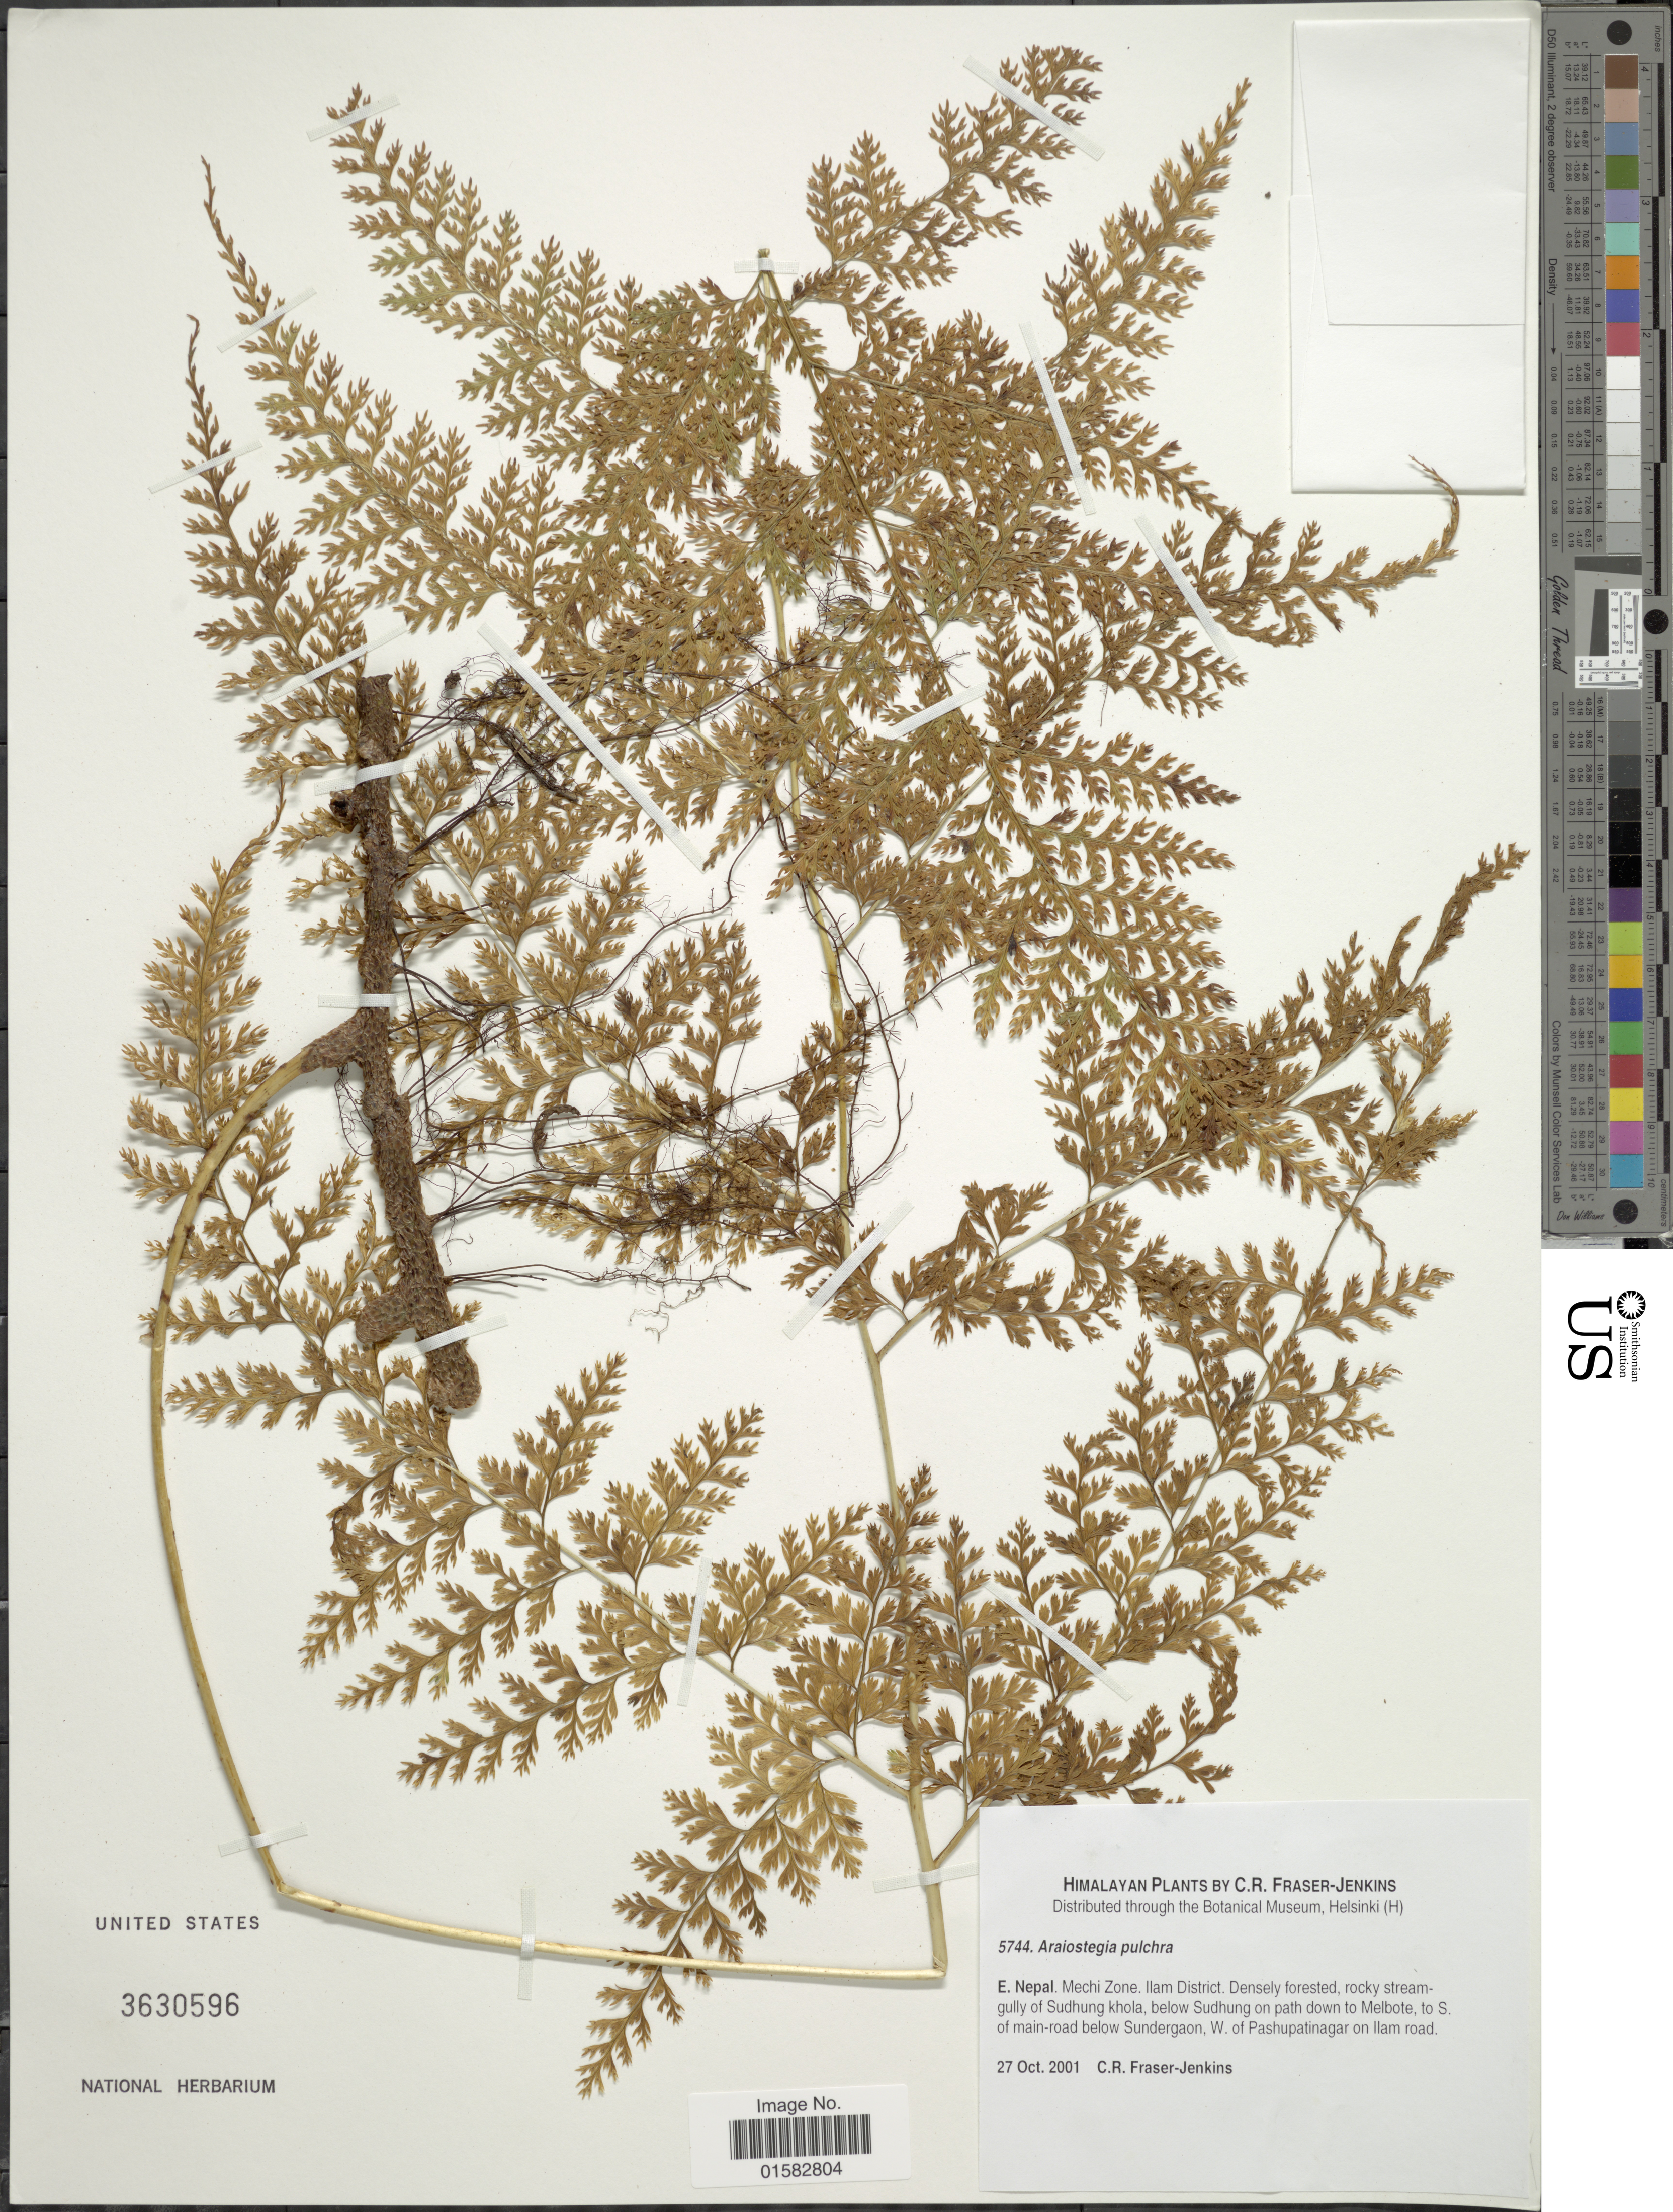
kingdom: Plantae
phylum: Tracheophyta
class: Polypodiopsida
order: Polypodiales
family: Davalliaceae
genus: Davallia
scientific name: Davallia pulchra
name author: D. Don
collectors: C. R. Fraser-Jenkins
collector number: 5744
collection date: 2001-10-27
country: Nepal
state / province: Mechi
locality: E. Nepal, Mechi Zone, Ilam District, Densely forested, rocky stream gully of Sudhung khola, below Sudhung on patrh down to Melbote, to S of Main-road below Sundergaon, W. of Pashupatingar on Ilam road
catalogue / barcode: US 3630596